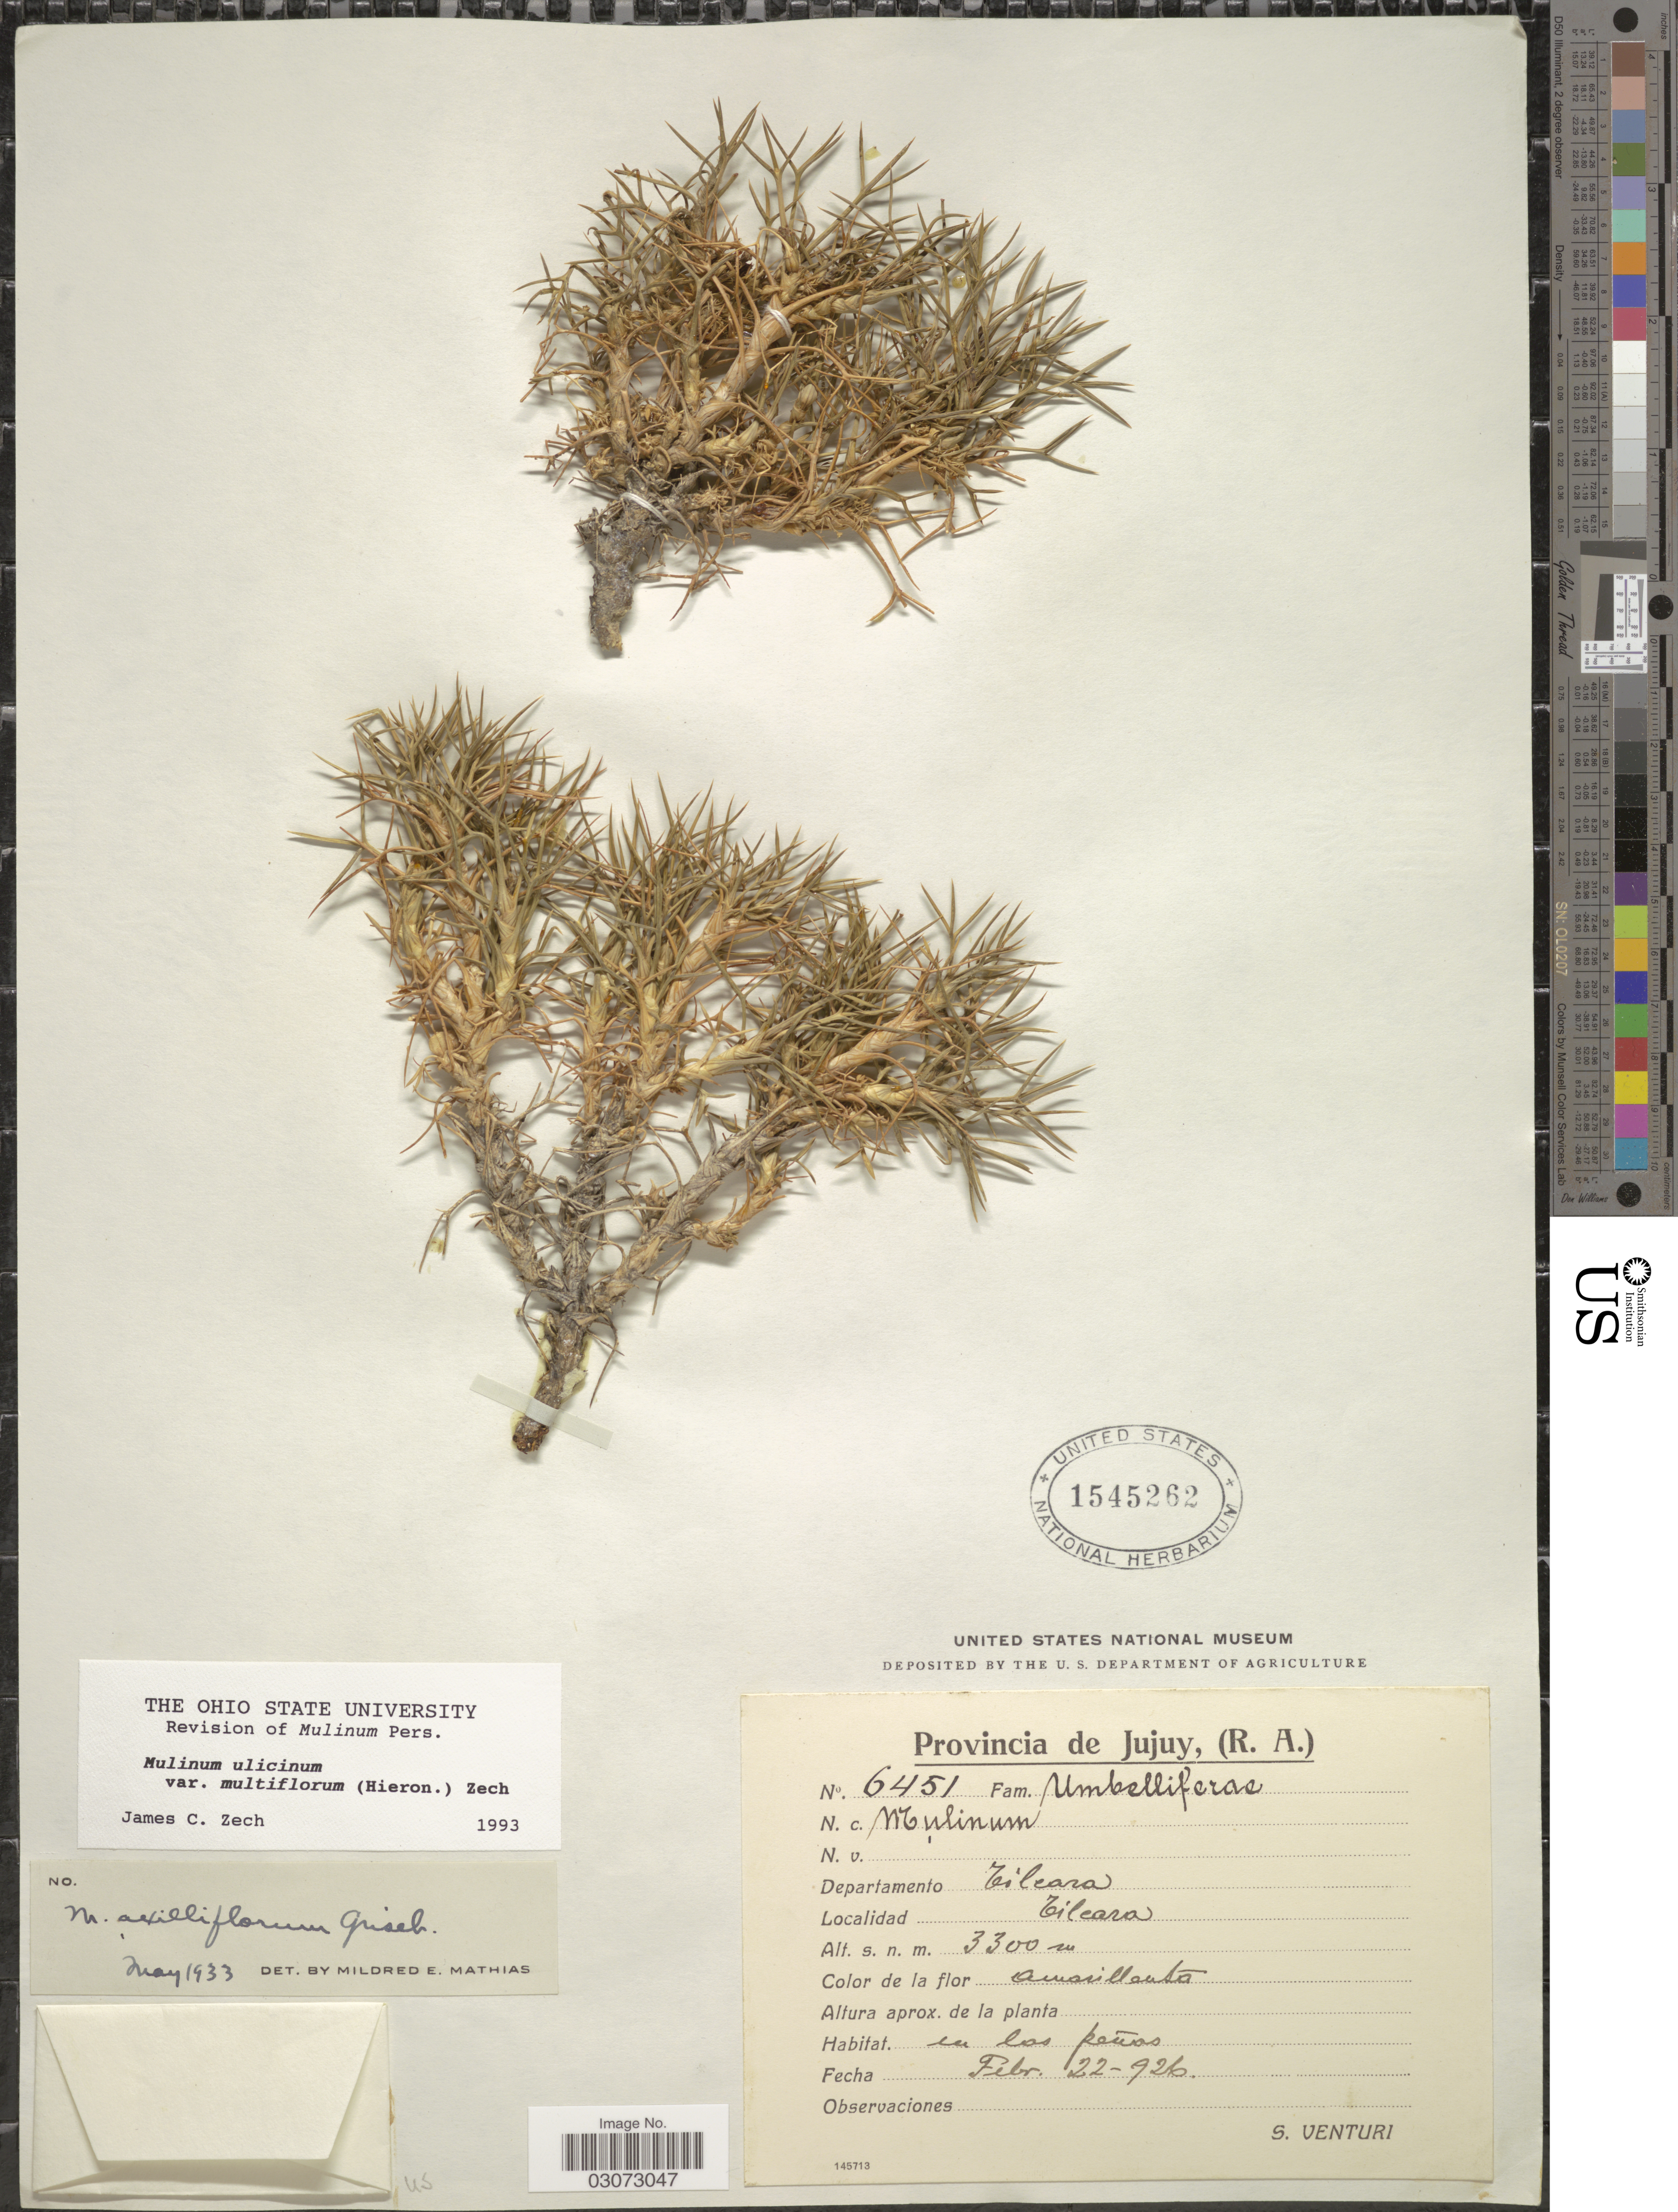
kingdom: Plantae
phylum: Tracheophyta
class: Magnoliopsida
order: Apiales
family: Apiaceae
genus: Mulinum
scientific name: Mulinum ulicinum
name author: Gillet & Hook.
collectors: S. Venturi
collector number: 6451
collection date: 1926-02-22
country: Argentina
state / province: Jujuy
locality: Provincia de Jujuy, (R. A.). Departamento Tilcara. Tilcara.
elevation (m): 3300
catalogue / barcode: US 1545262